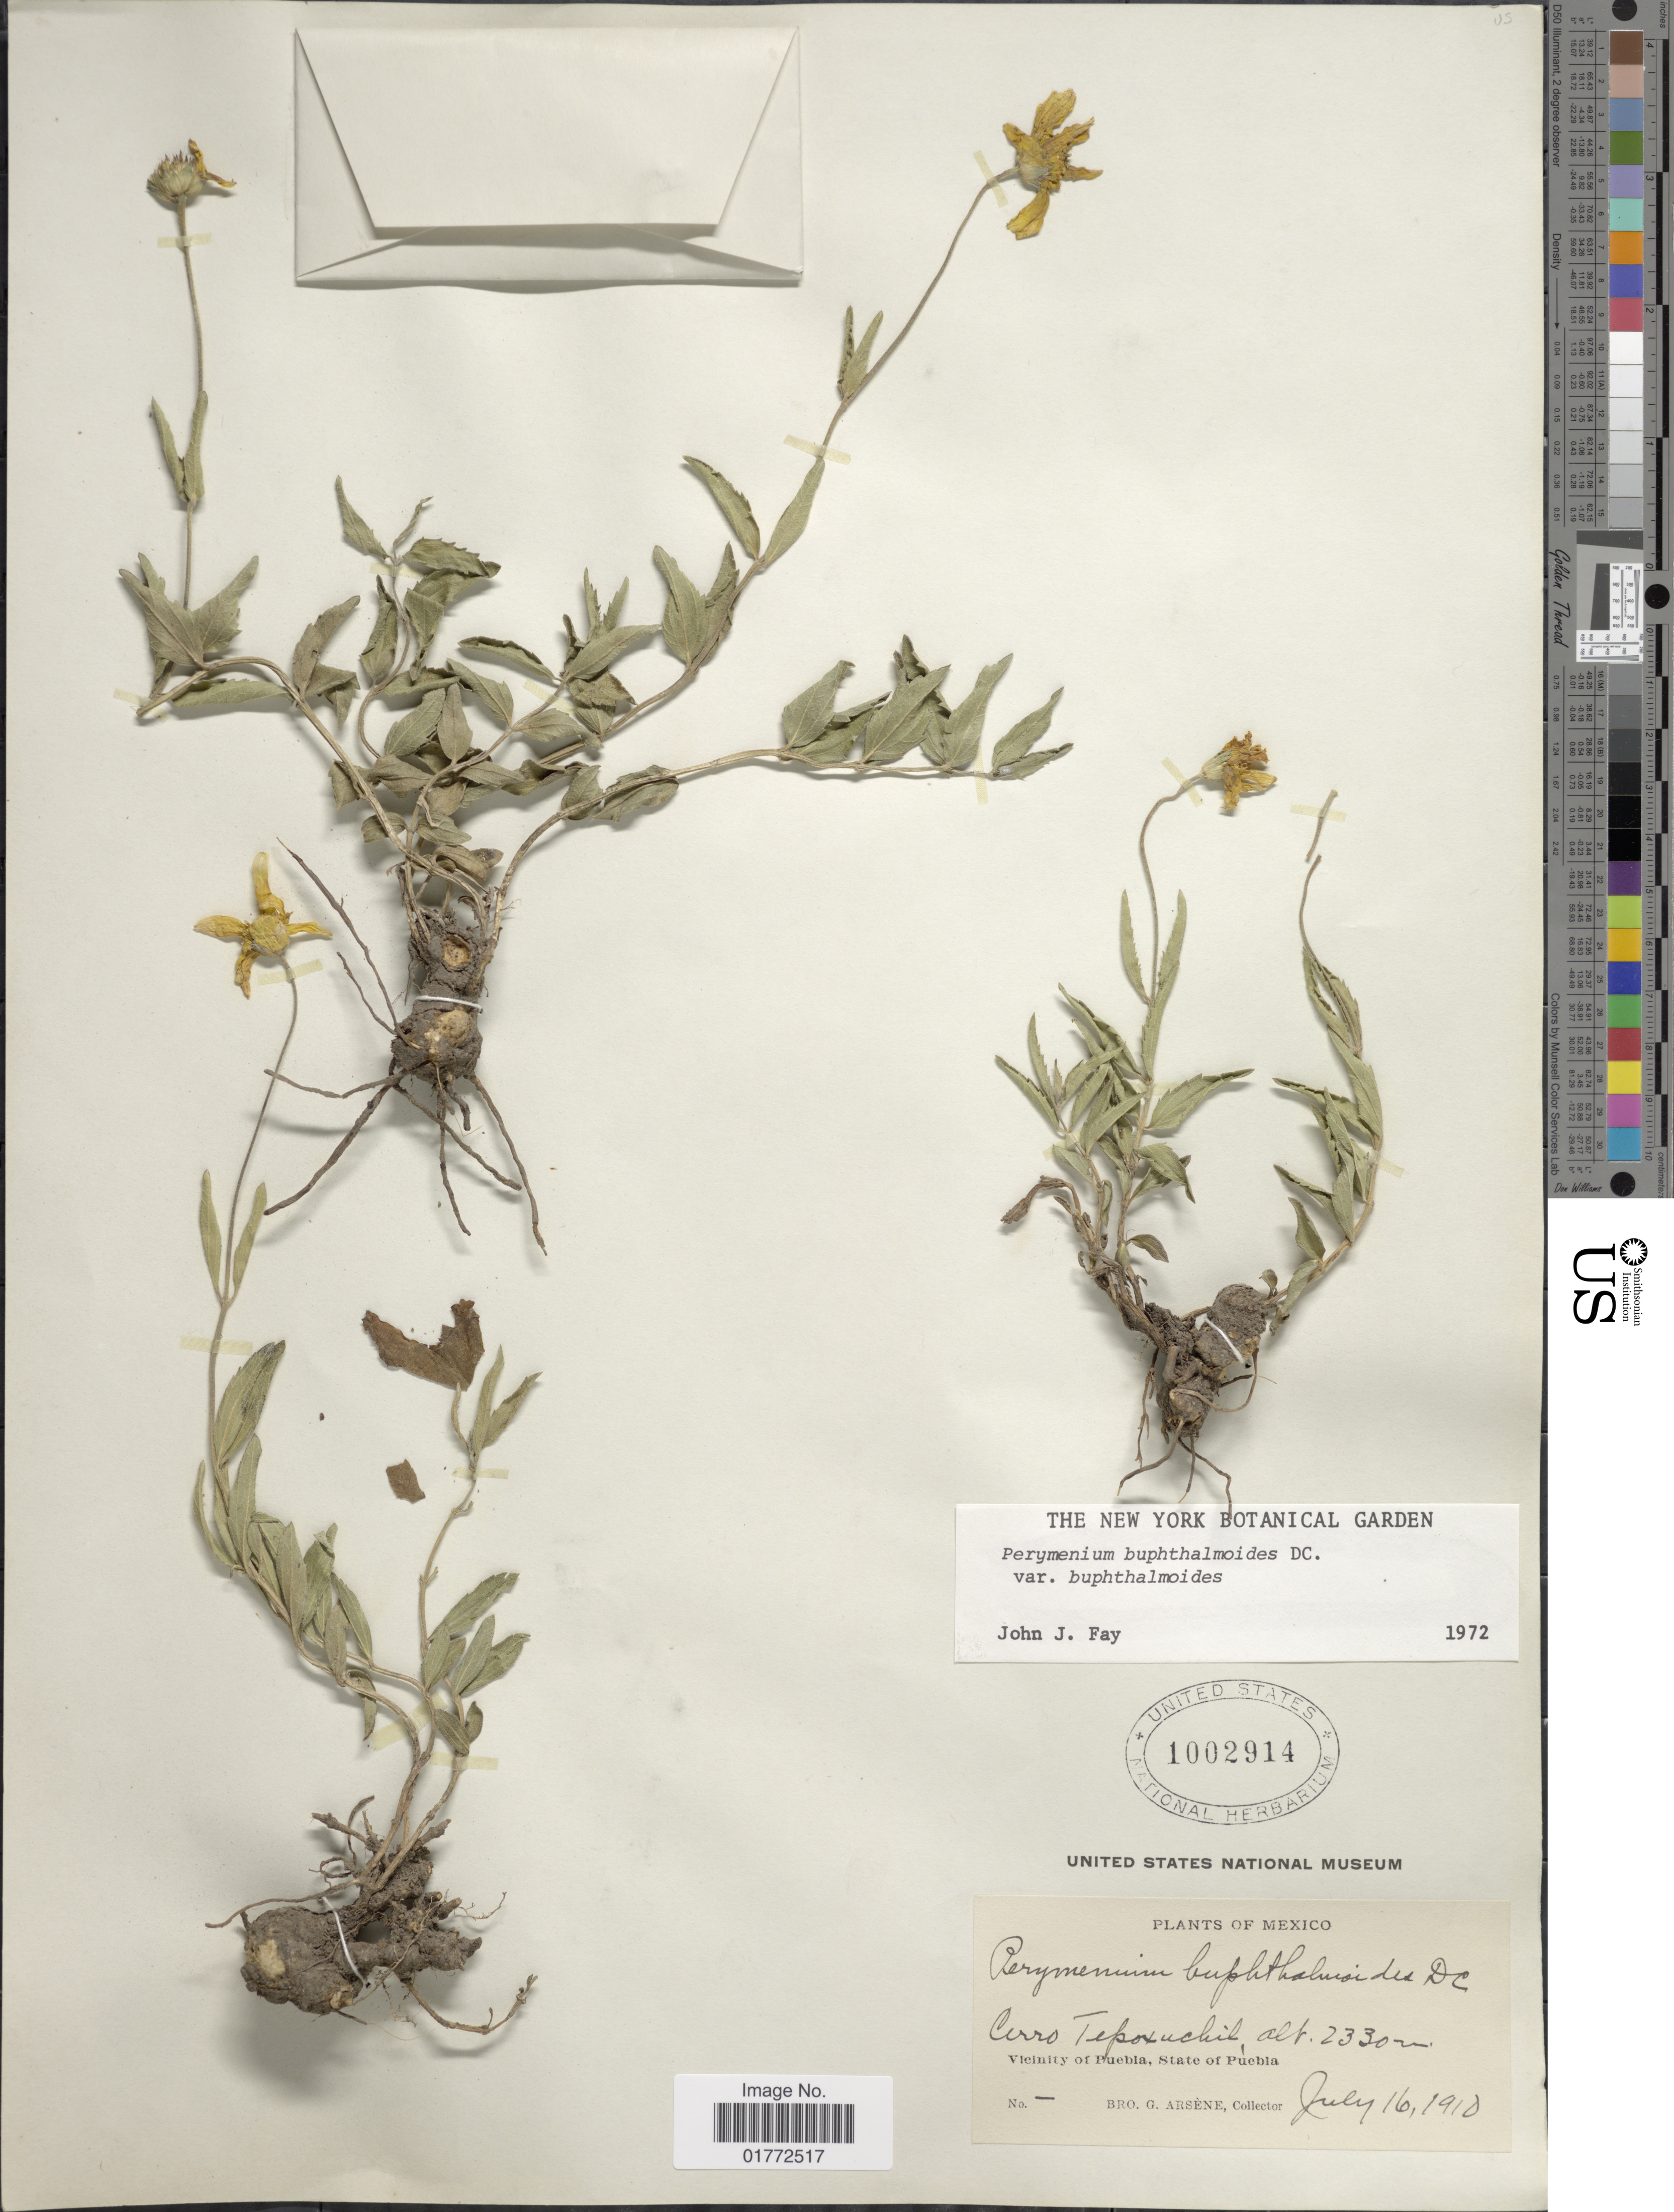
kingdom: Plantae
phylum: Tracheophyta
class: Magnoliopsida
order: Asterales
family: Asteraceae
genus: Perymenium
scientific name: Perymenium buphthalmoides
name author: DC.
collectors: Bro. G. Arsène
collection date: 1910-07-16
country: Mexico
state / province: Puebla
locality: Cerro Tepoxuchil, Vicinity of Puebla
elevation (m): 2330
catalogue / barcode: US 1002914